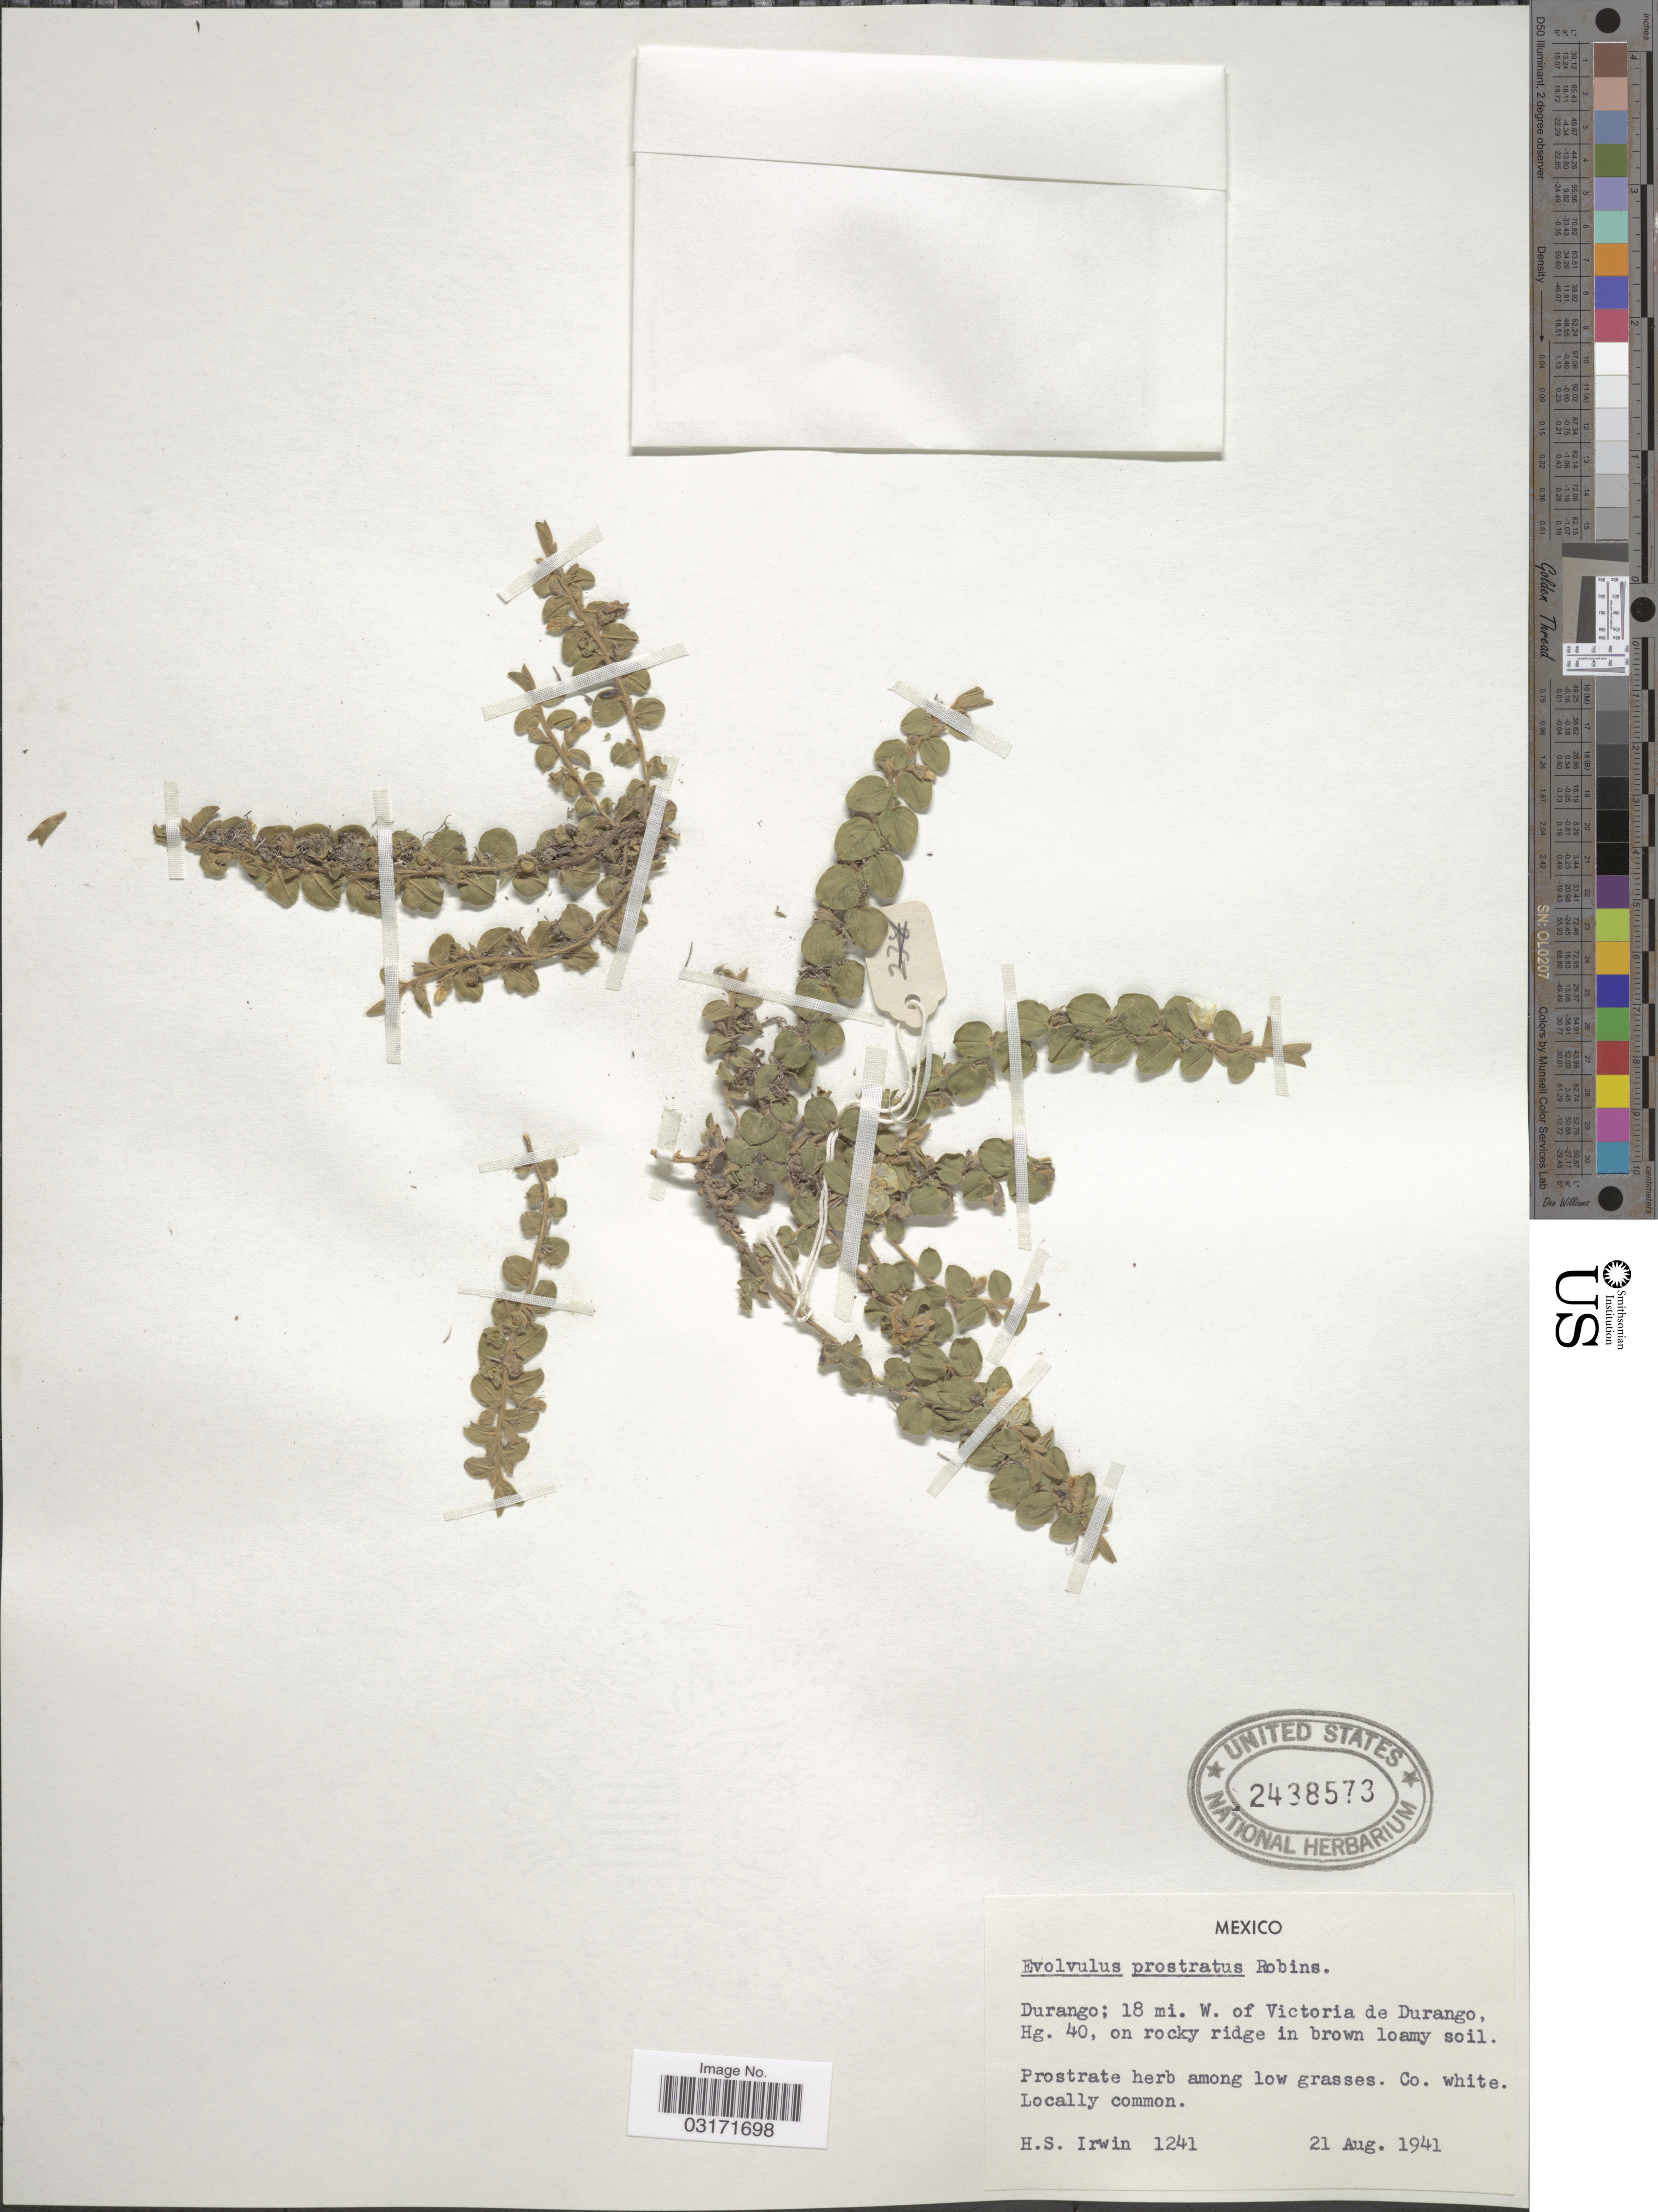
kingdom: Plantae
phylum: Tracheophyta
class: Magnoliopsida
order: Solanales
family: Convolvulaceae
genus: Evolvulus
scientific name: Evolvulus prostratus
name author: B.L. Rob.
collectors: H. Irwin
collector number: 1241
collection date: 1941-08-21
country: Mexico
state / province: Durango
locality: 18 mi. W. of Victoria de Durango, Hg. 40.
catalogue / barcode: US 2438573